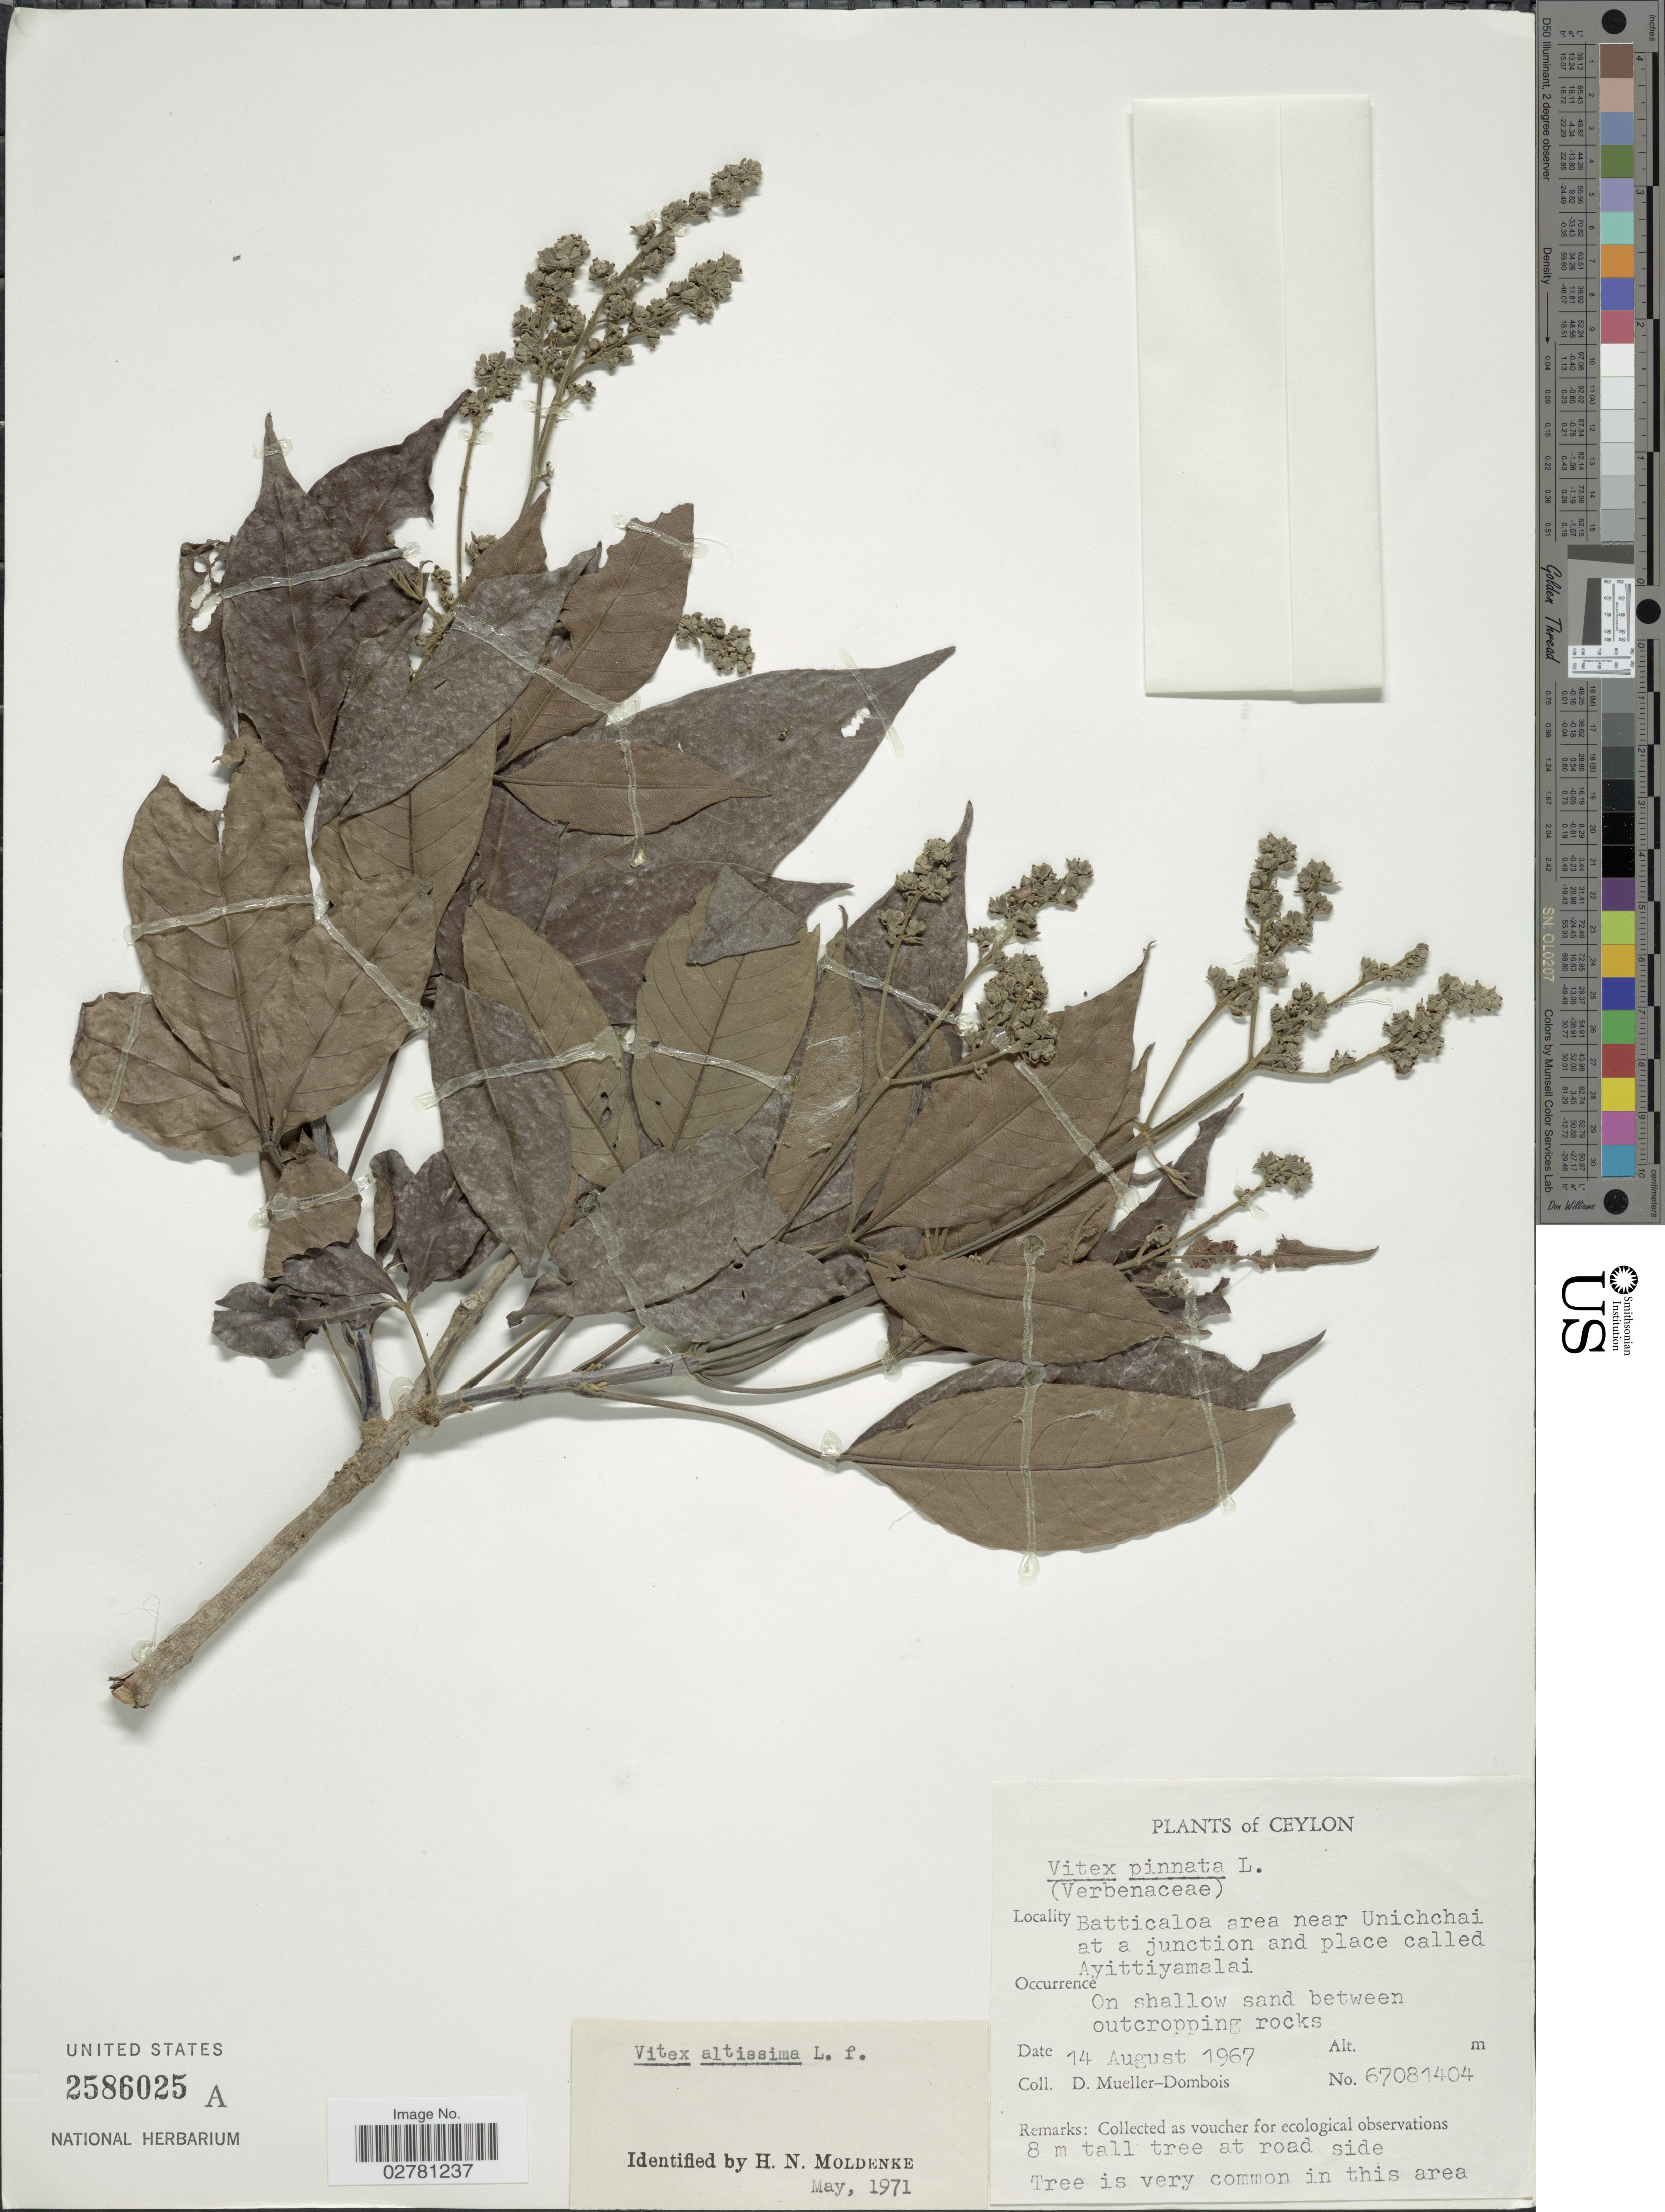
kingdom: Plantae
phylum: Tracheophyta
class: Magnoliopsida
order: Lamiales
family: Lamiaceae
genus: Vitex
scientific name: Vitex altissima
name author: L. f.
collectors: D. Mueller-Dombois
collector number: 67081404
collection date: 1967-08-14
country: Sri Lanka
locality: Ceylon. Batticaloa area near Unichchai at a junction and place called Ayittiyamalai.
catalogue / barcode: US 2586025A